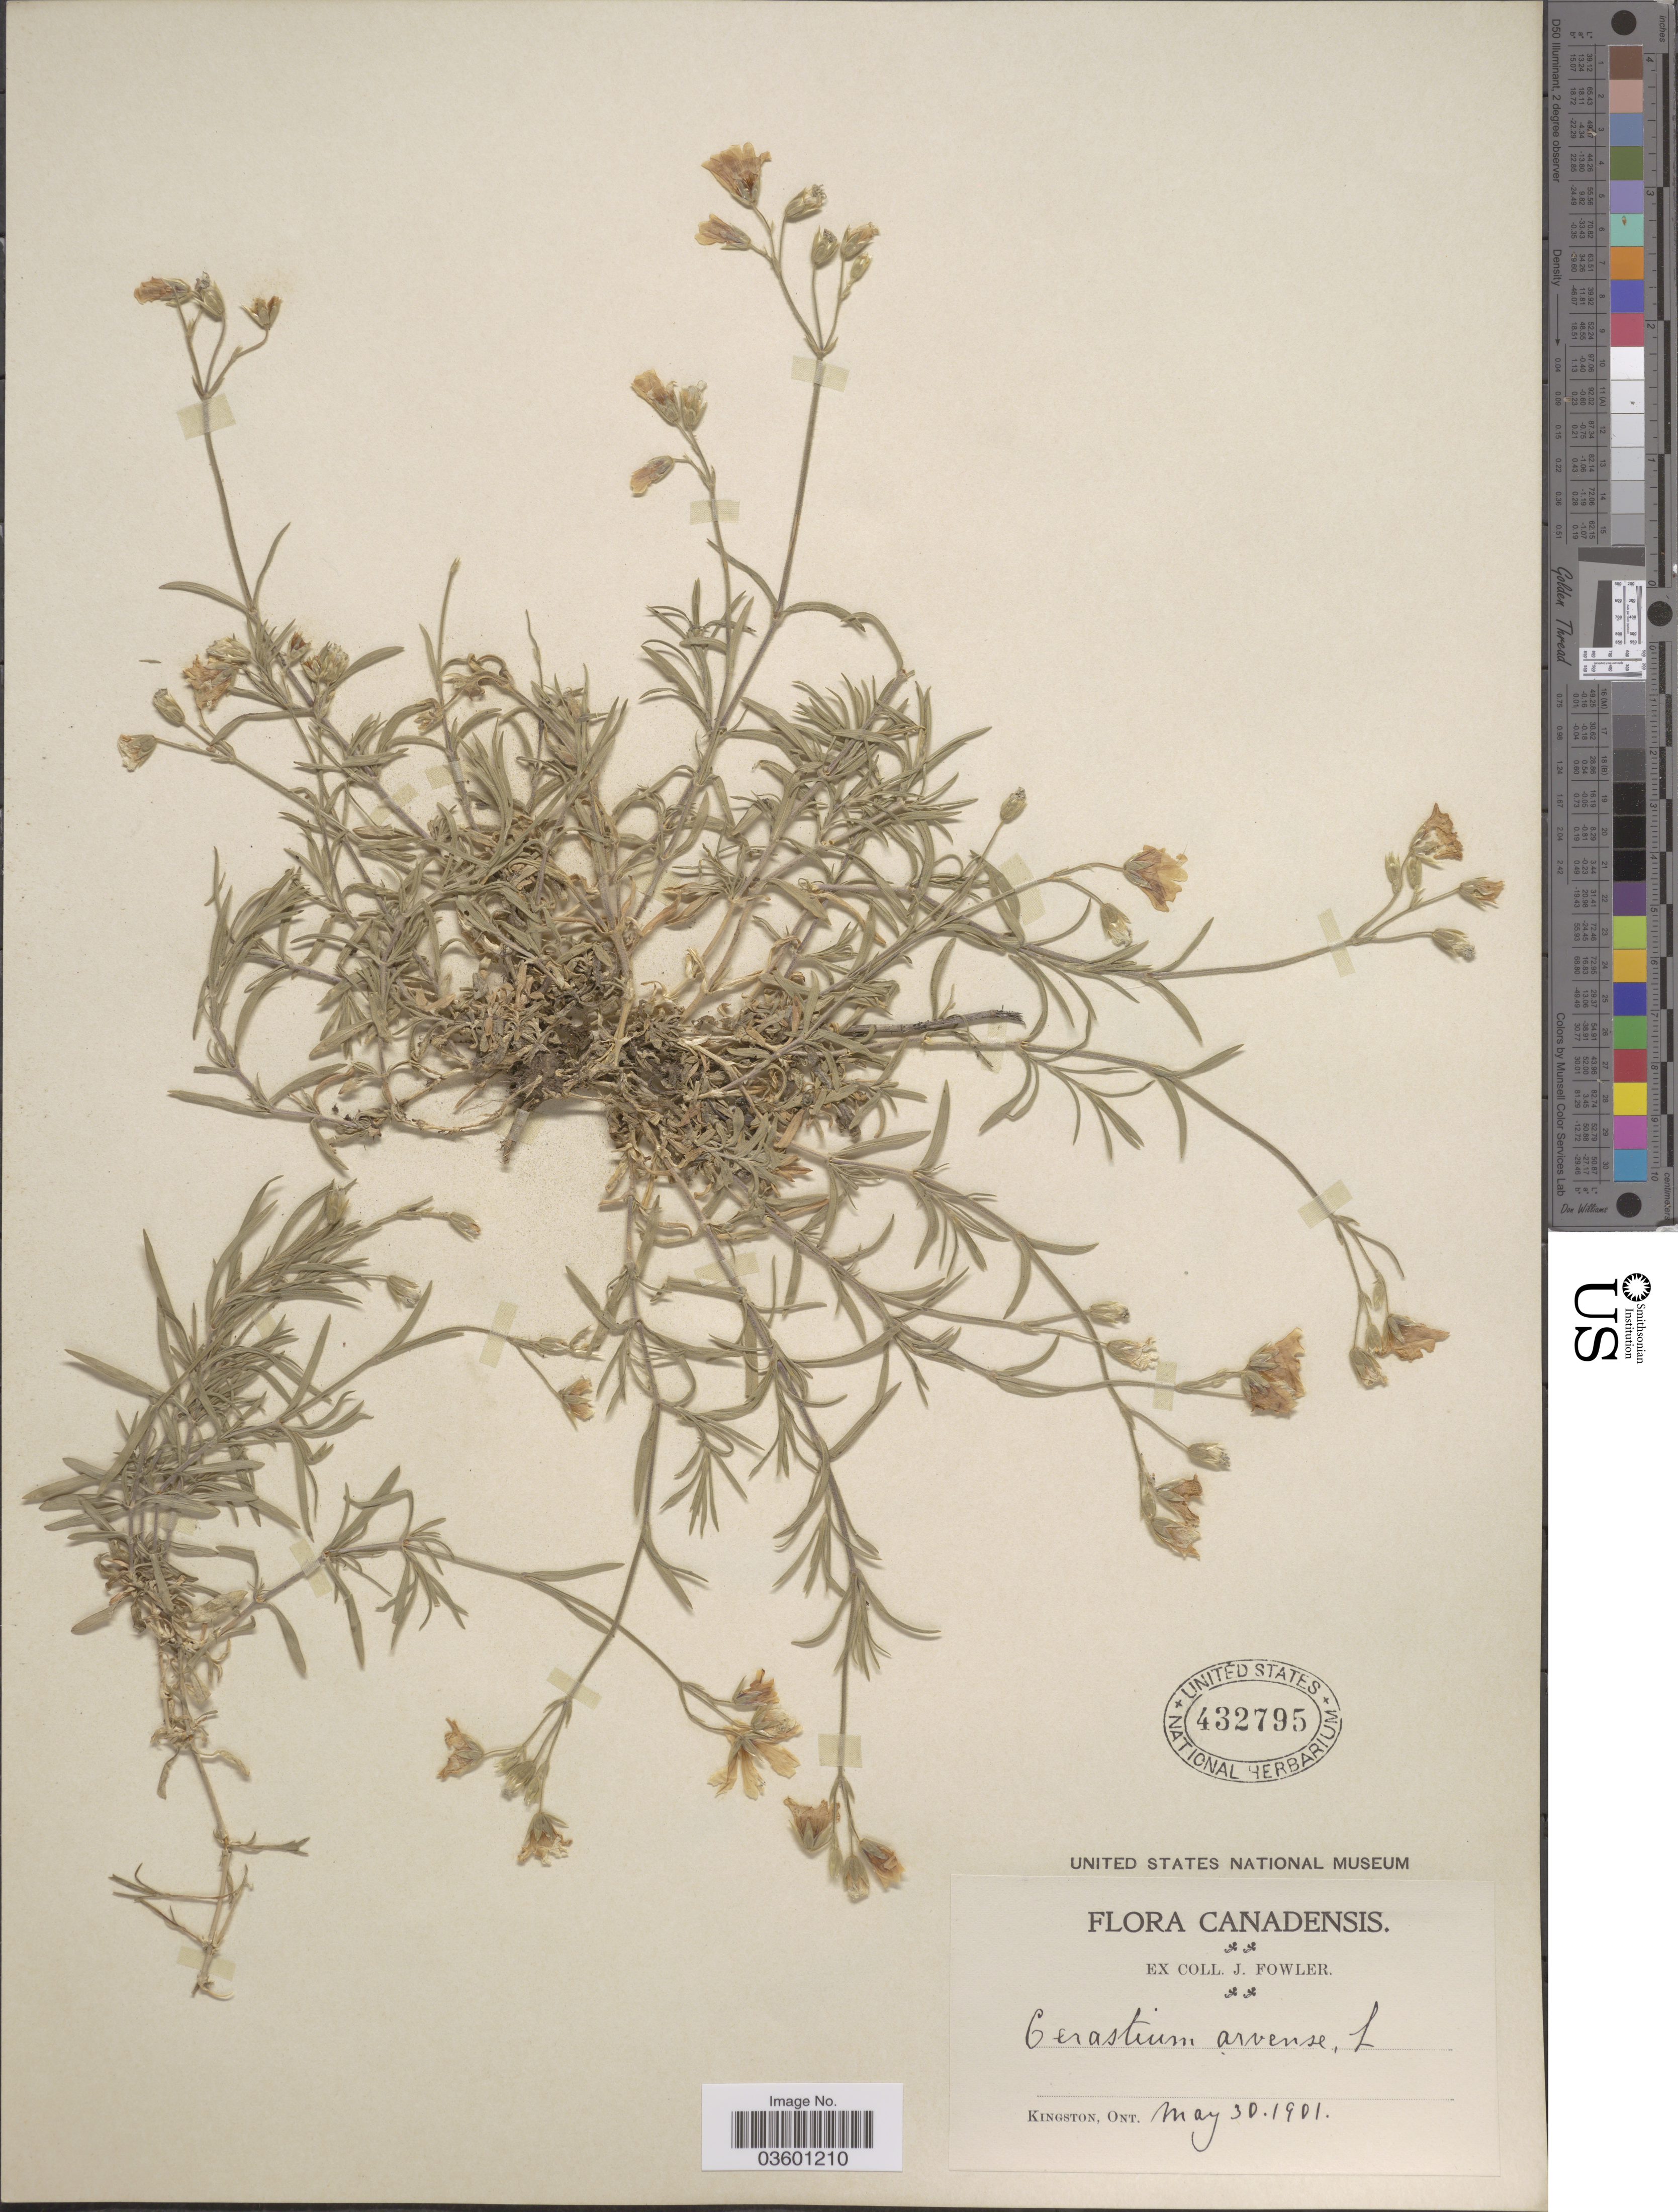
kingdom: Plantae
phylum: Tracheophyta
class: Magnoliopsida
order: Caryophyllales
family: Caryophyllaceae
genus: Cerastium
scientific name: Cerastium arvense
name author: L.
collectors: J. Fowler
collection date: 1901-05-30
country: Canada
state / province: Ontario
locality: Kingston.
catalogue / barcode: US 432795